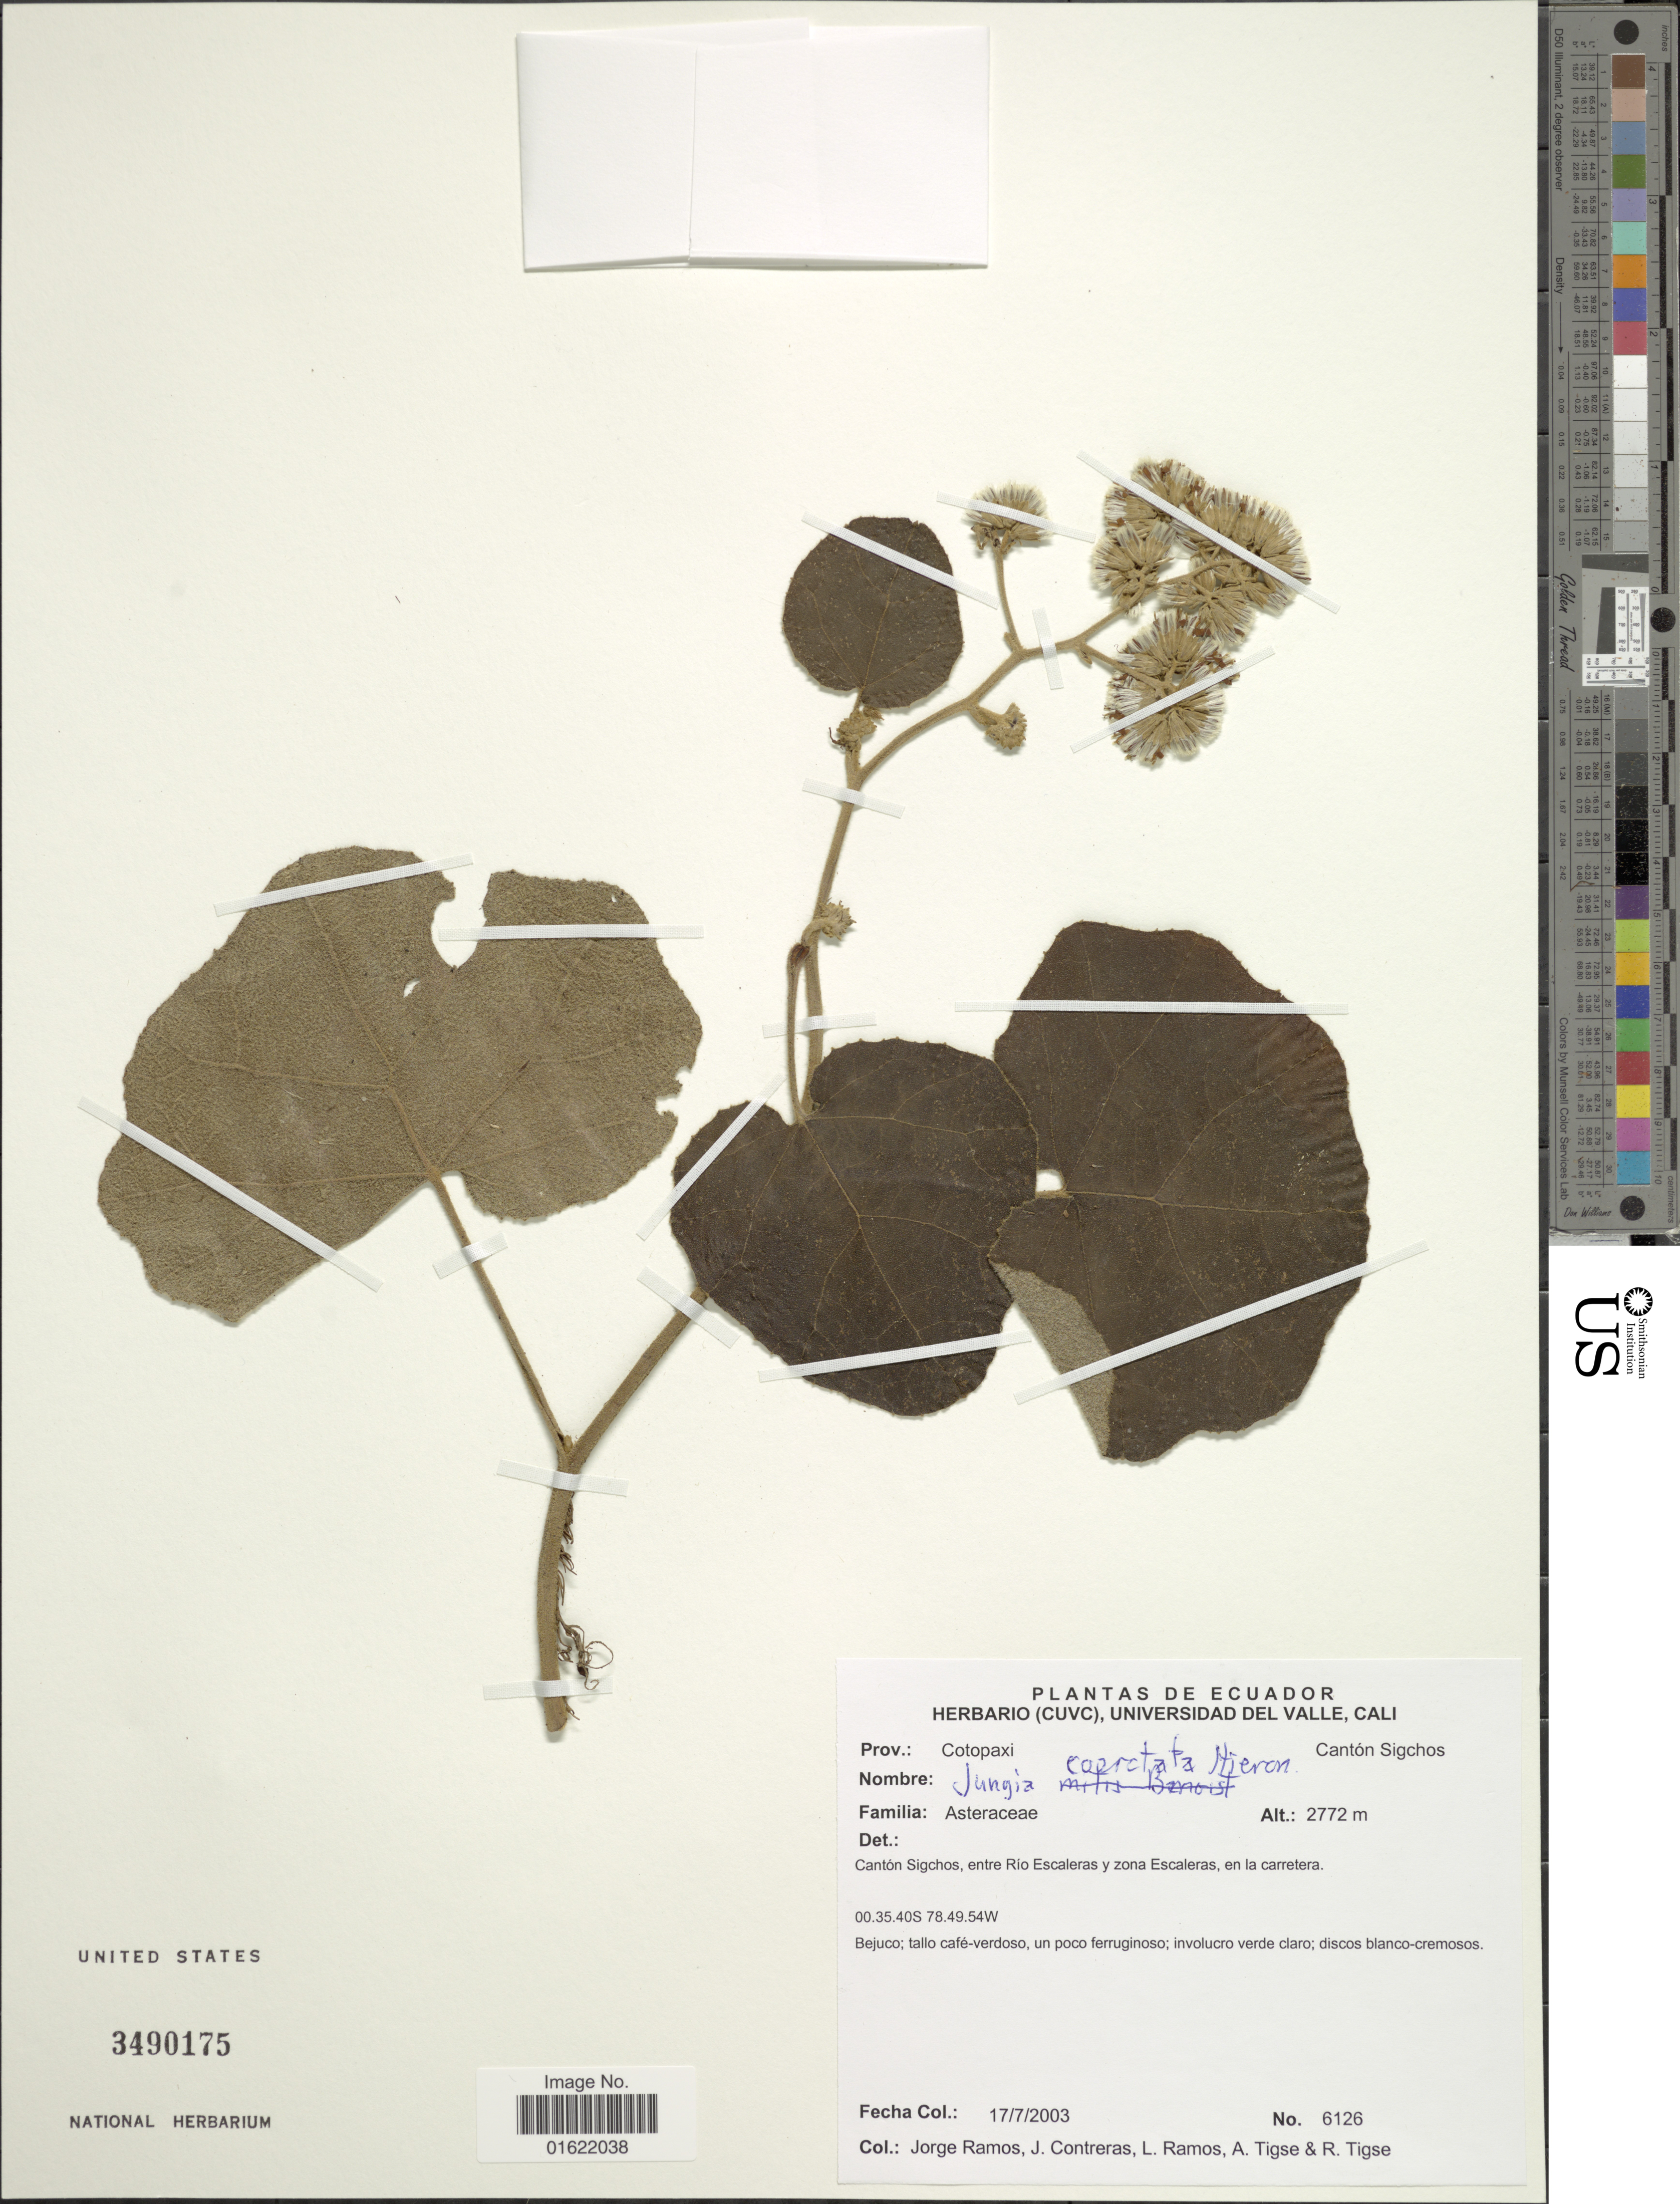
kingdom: Plantae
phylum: Tracheophyta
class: Magnoliopsida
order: Asterales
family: Asteraceae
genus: Jungia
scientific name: Jungia coarctata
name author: Hieron.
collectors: J. Contreras, L. Ramos, A. Tigse & R. Tigse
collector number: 6126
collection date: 2003-07-17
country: Ecuador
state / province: Cotopaxi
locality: Canton Sigchos, entr Rio Escaleras y zona Escalaees, en la carretera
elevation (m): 2772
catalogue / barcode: US 3490175